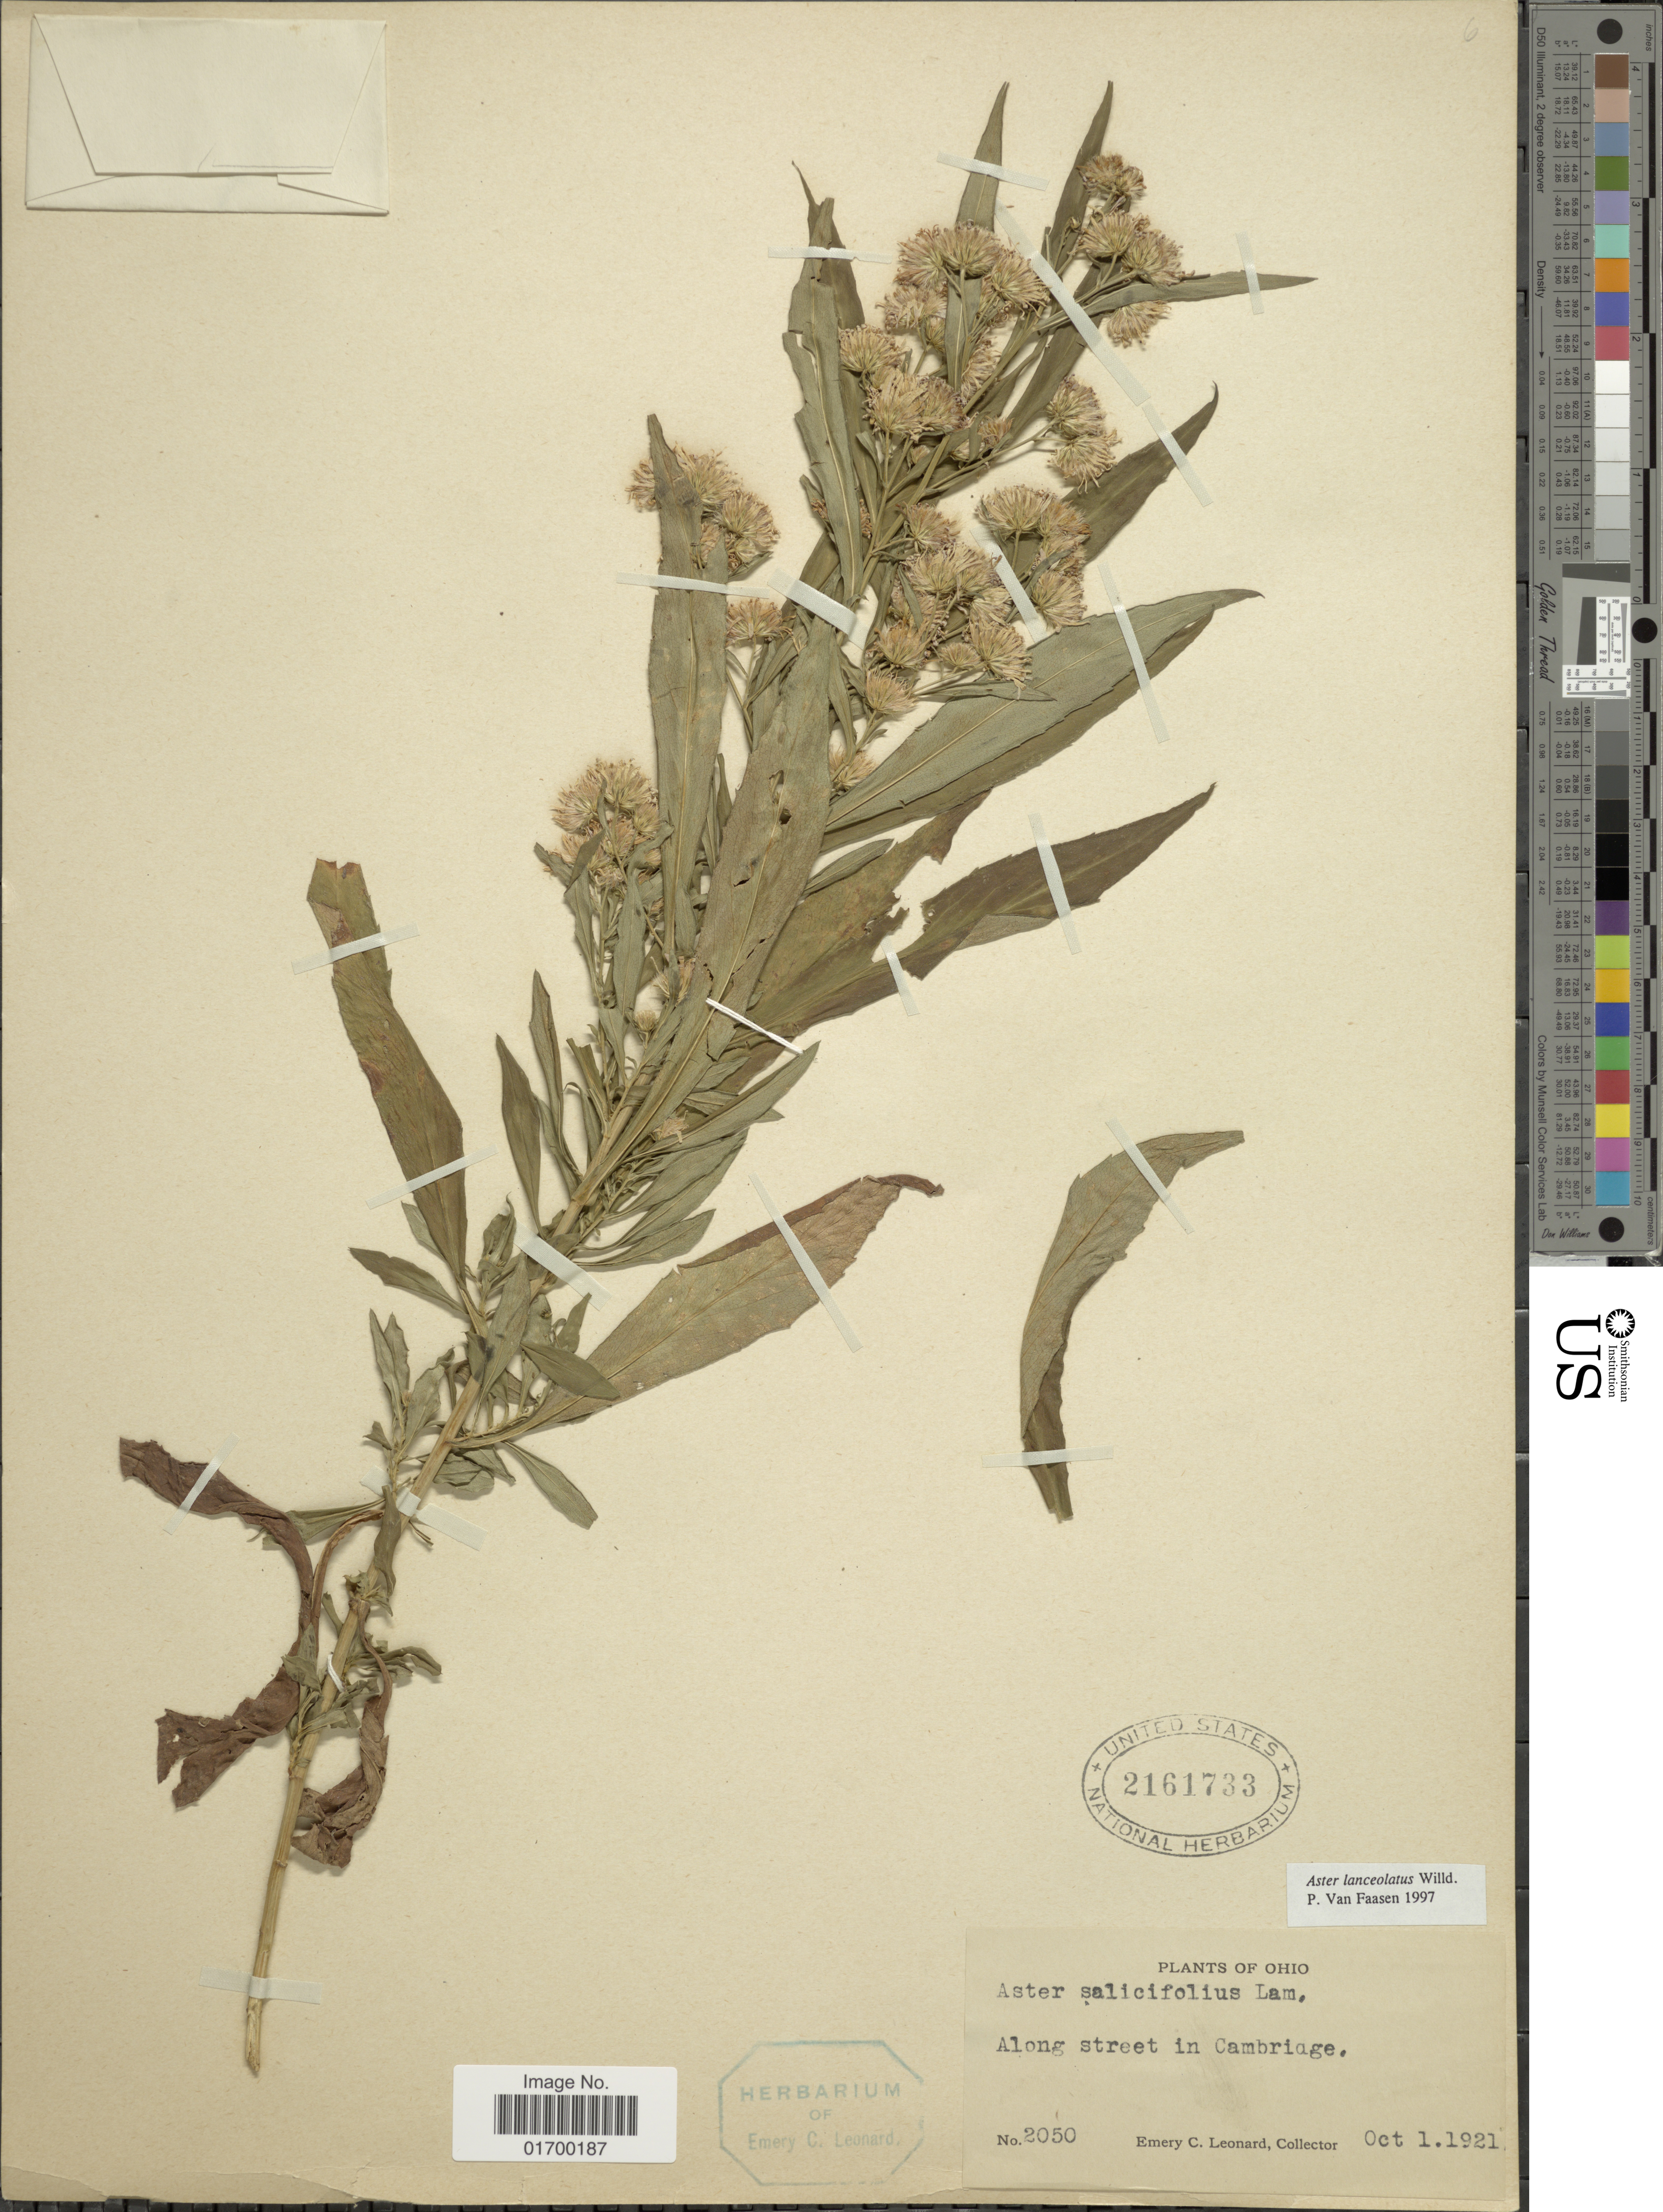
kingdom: Plantae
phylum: Tracheophyta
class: Magnoliopsida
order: Asterales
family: Asteraceae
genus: Symphyotrichum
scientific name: Symphyotrichum lanceolatum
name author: (Willd.) G.L. Nesom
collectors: E. C. Leonard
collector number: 2050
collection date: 1921-10-01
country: United States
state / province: Ohio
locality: Along street in Cambridge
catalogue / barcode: US 2161733